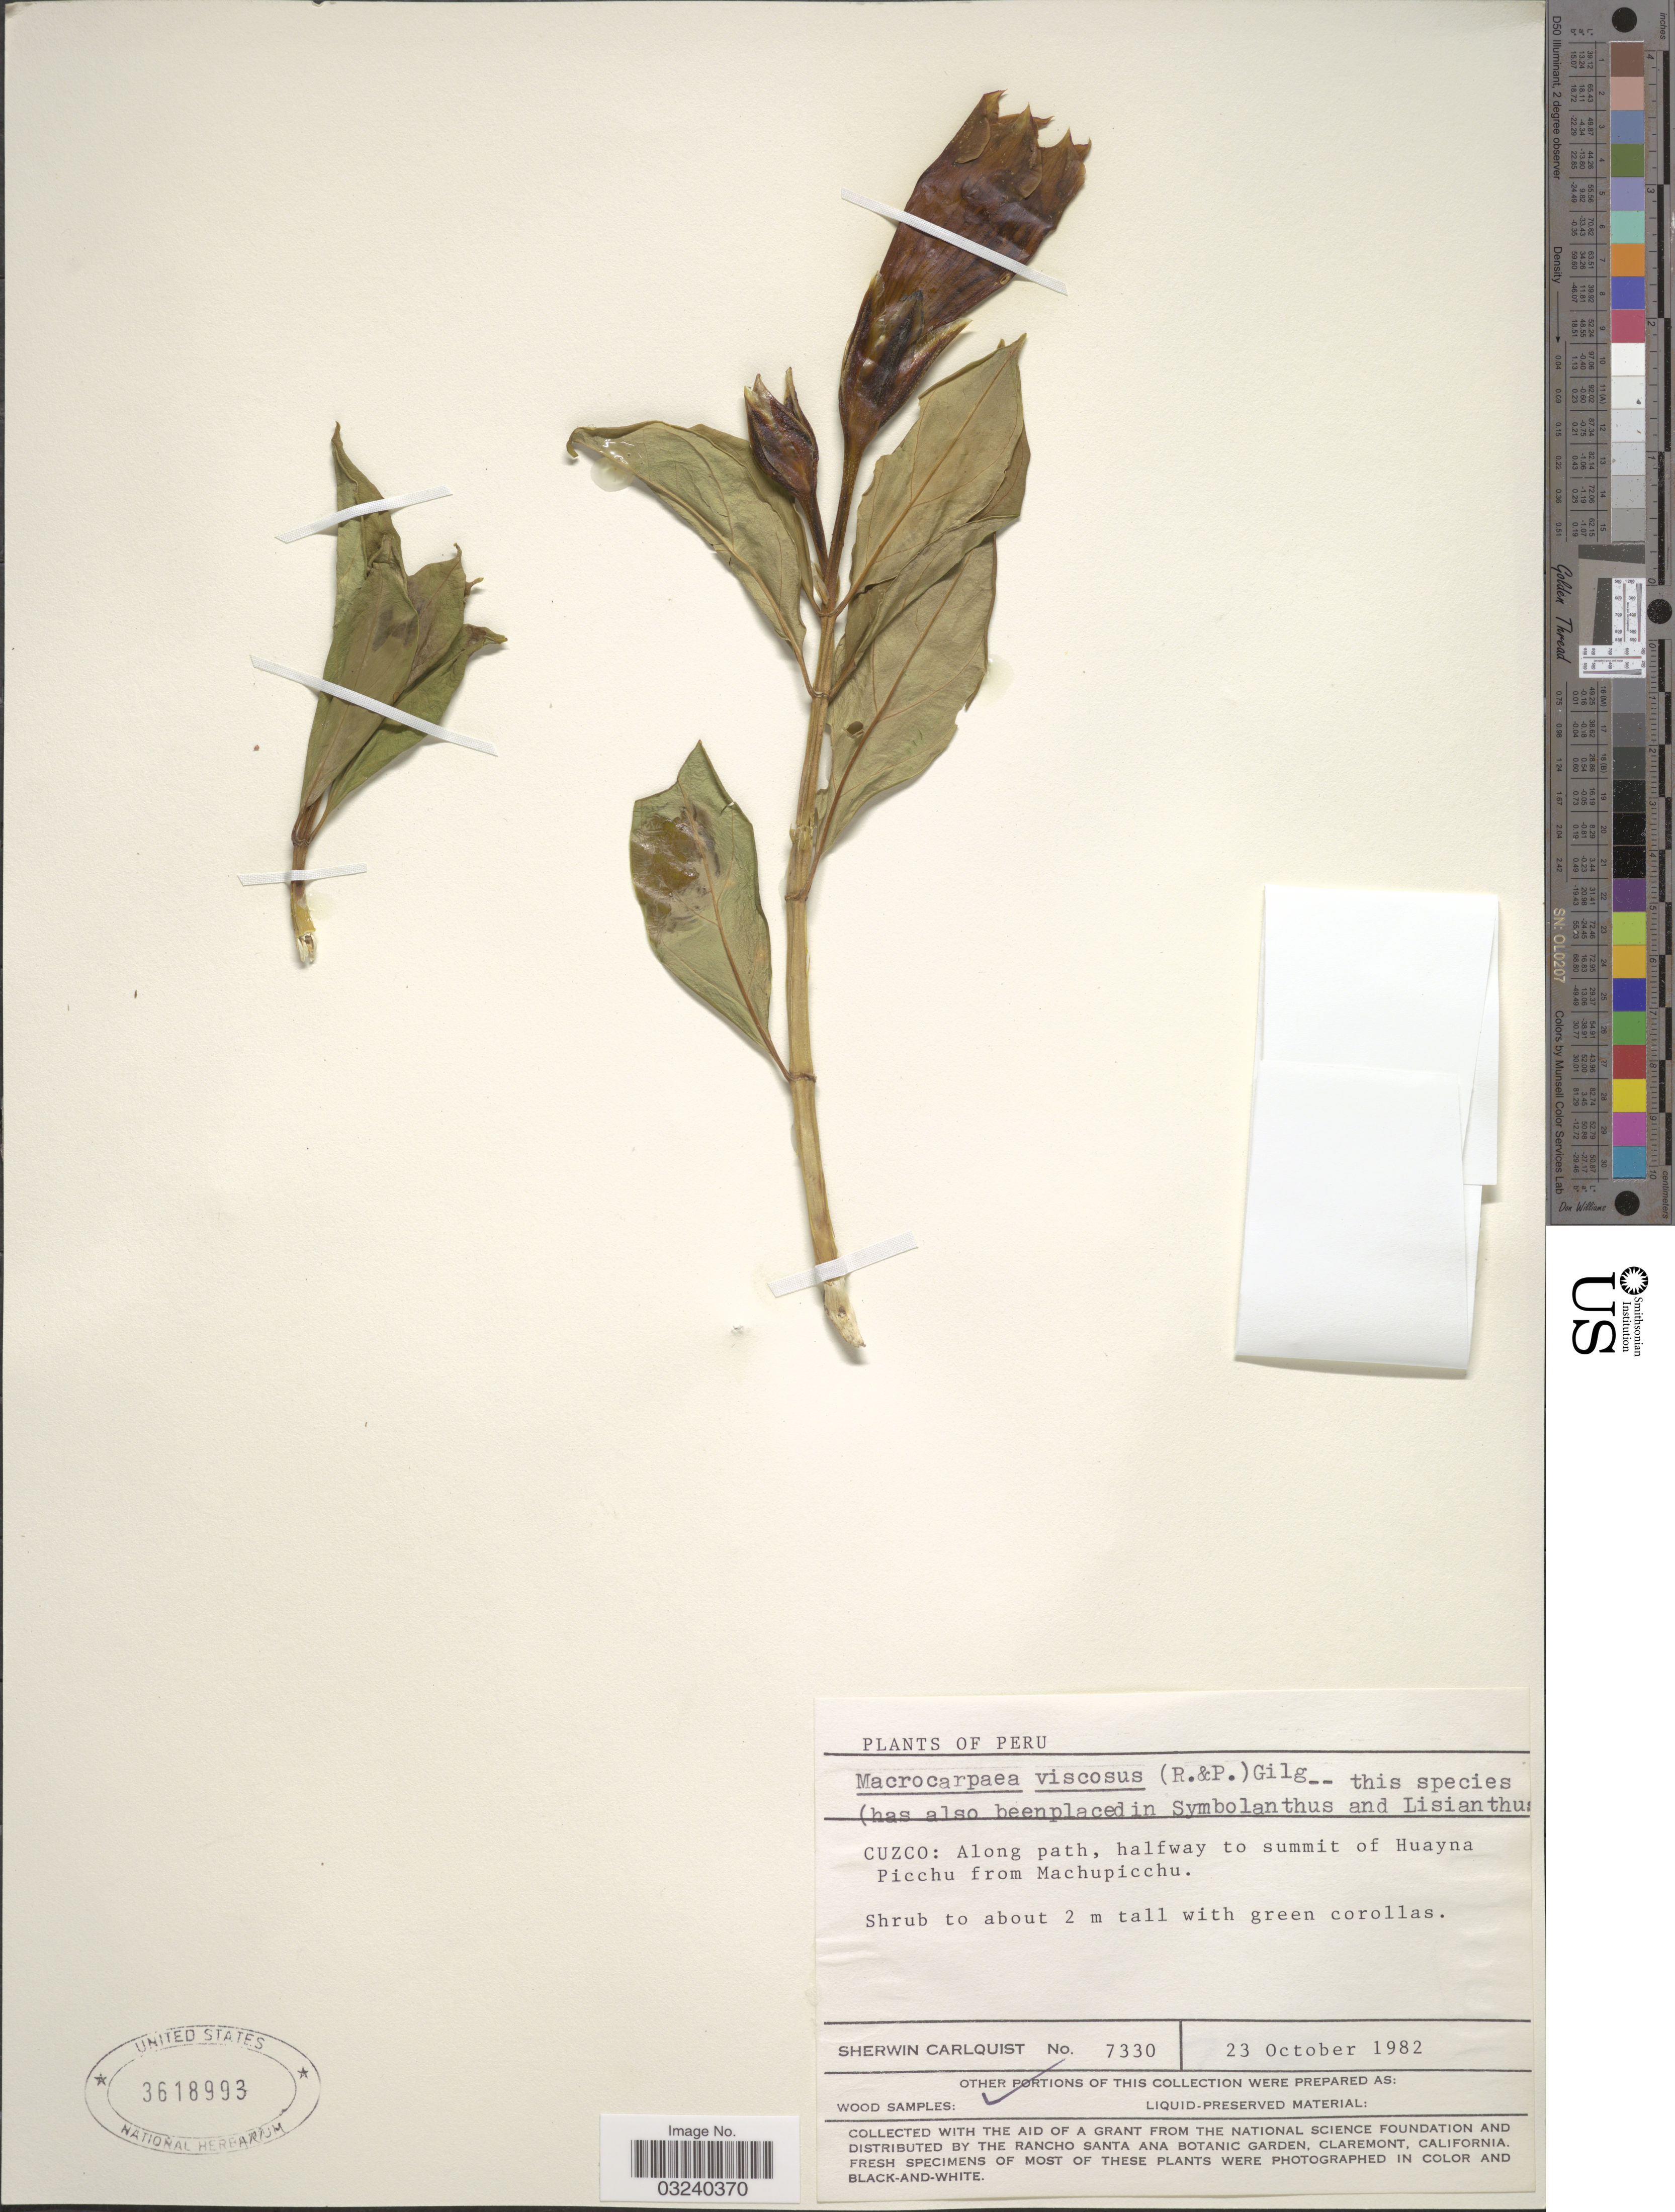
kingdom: Plantae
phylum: Tracheophyta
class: Magnoliopsida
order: Gentianales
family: Gentianaceae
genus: Macrocarpaea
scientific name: Macrocarpaea viscosa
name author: (Ruiz & Pav.) Gilg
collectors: S. Carlquist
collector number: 7330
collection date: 1982-10-23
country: Peru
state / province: Cusco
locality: Cuzco: Along path, halfway to summit of Huayna Picchu from Machupicchu.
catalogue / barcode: US 3618993